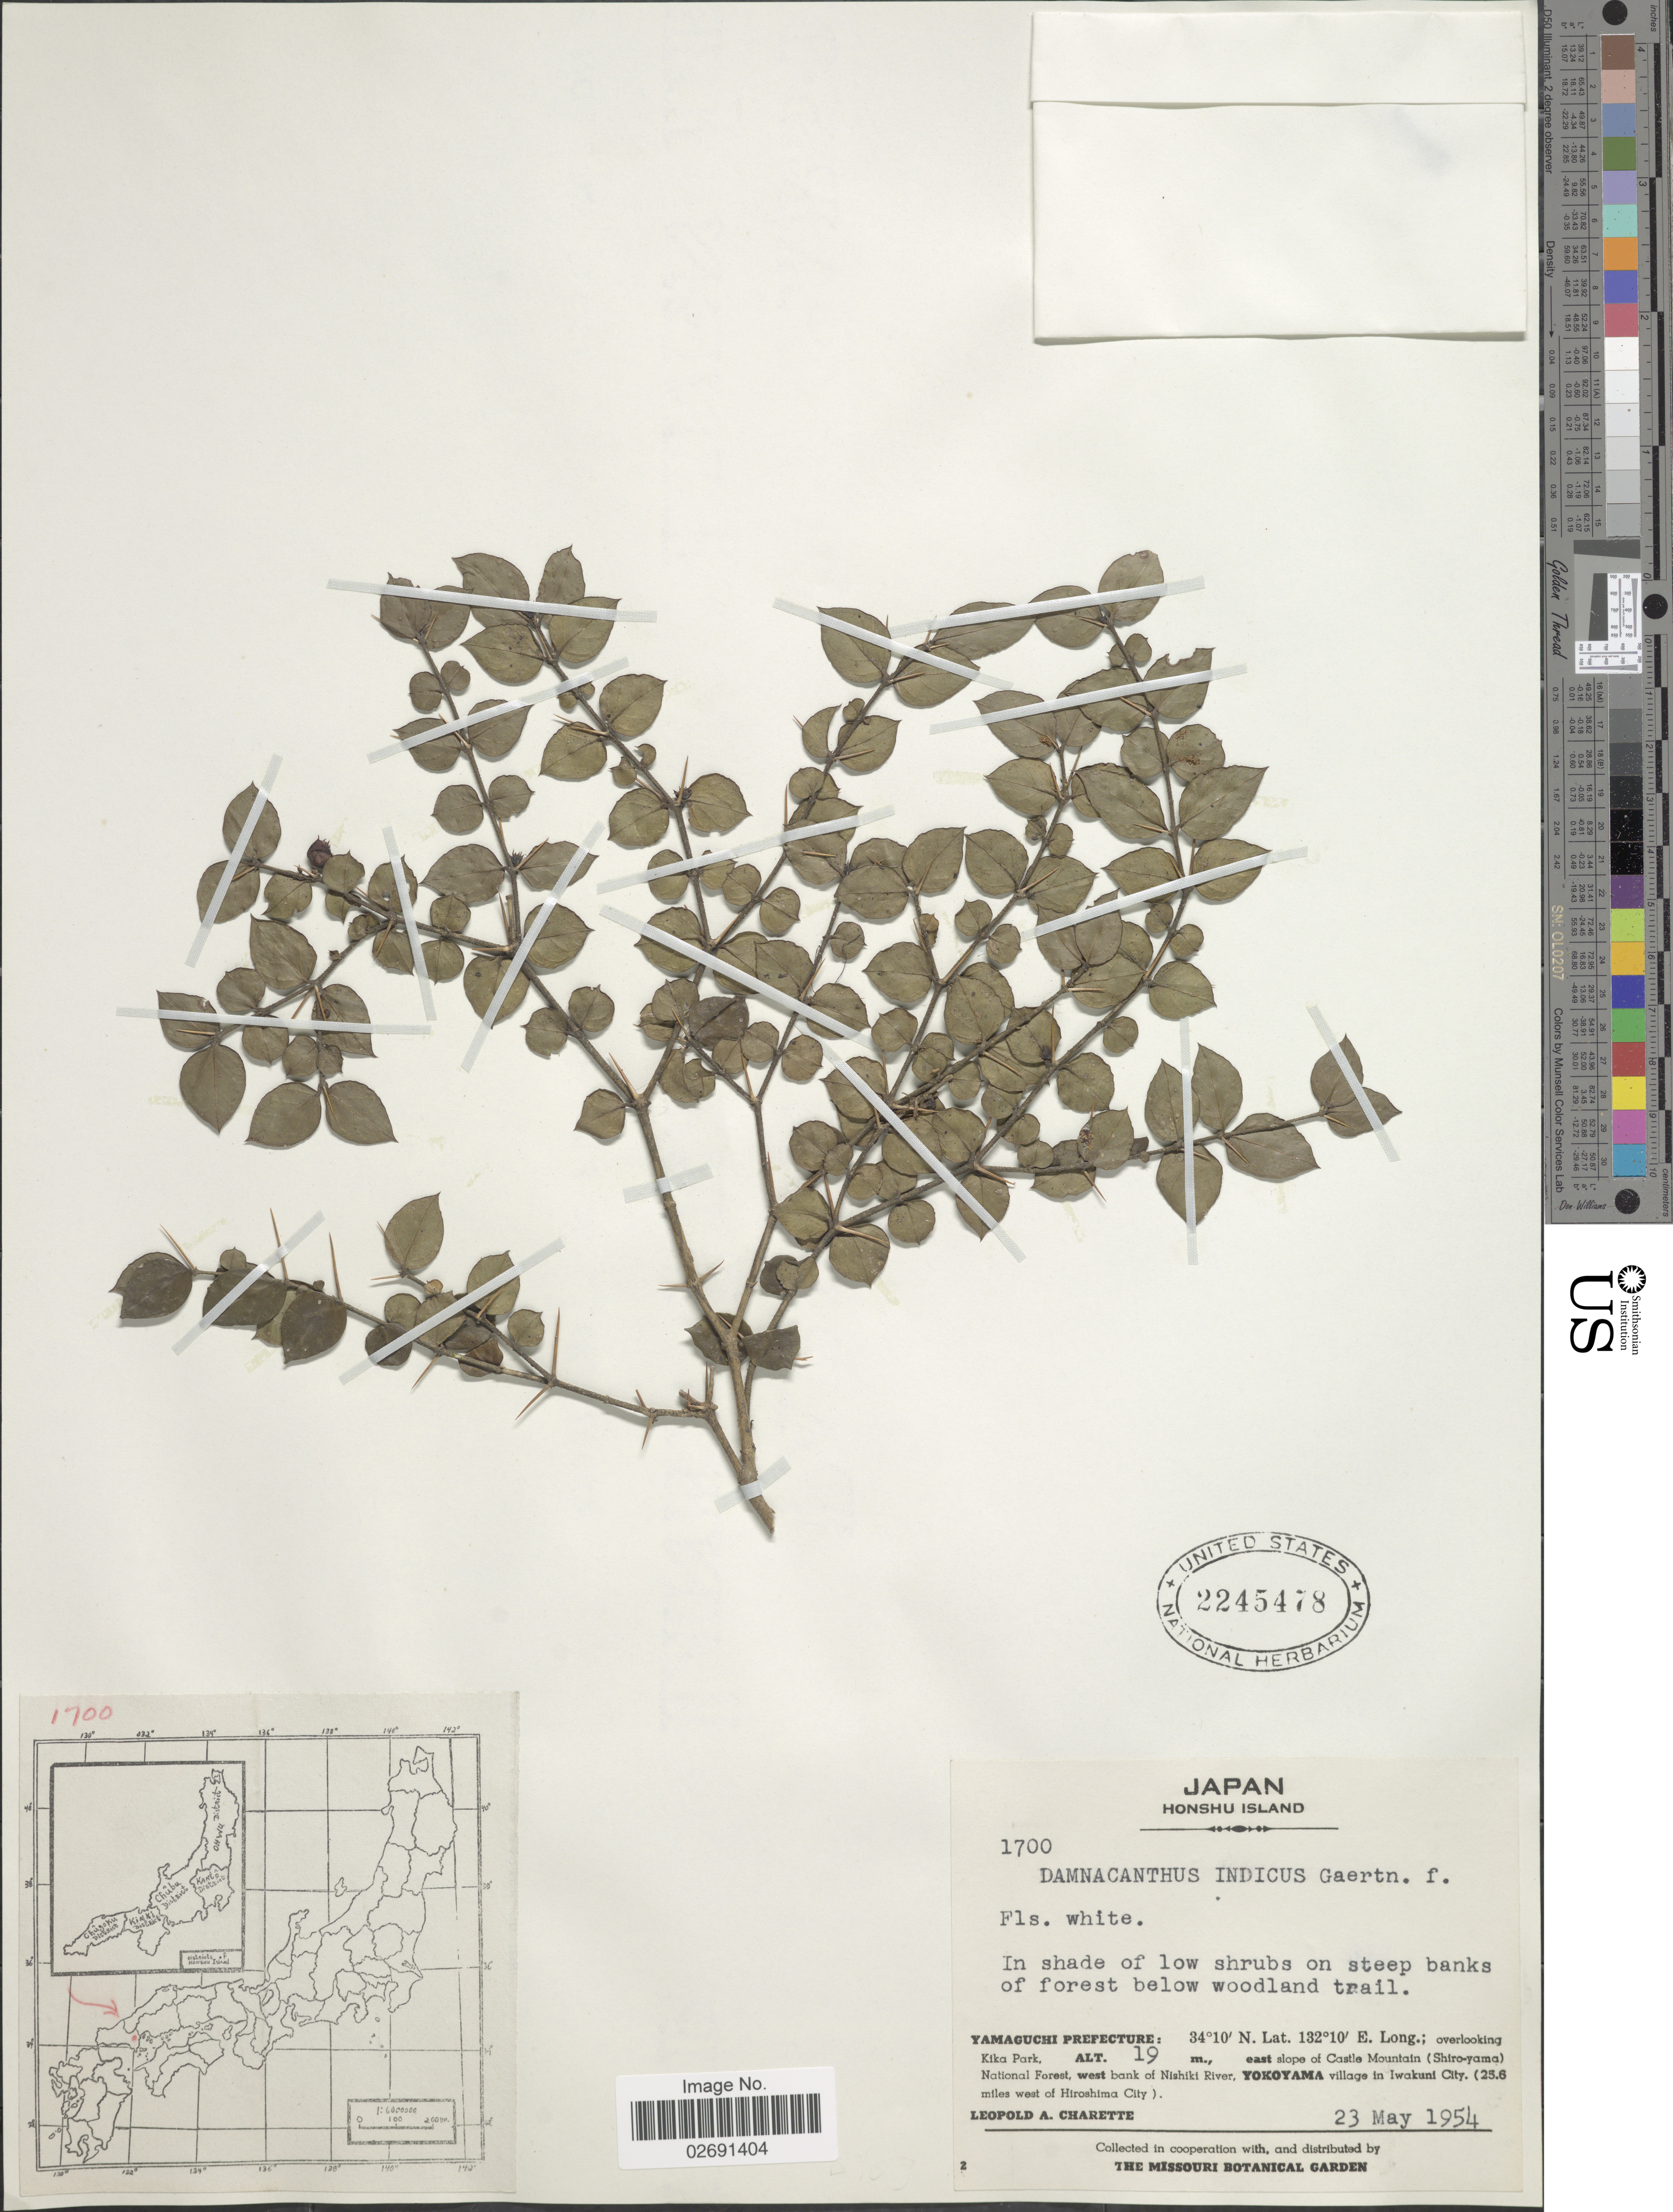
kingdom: Plantae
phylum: Tracheophyta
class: Magnoliopsida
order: Gentianales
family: Rubiaceae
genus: Damnacanthus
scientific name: Damnacanthus indicus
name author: L. f.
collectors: L. A. Charette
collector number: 1700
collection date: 1954-05-23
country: Japan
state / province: Yamaguti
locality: Honshu Island, on steep banks of forest below woodland trail, Yamaguchi Prefecture: Kika Park, overlooking east slope of Castle Mountain (Shiro-yama), National Forest, west bank of Nishiki River, Yokoyam village in Iwakuni City (25.6 miles west of Hiroshima City)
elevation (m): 19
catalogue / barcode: US 2245478